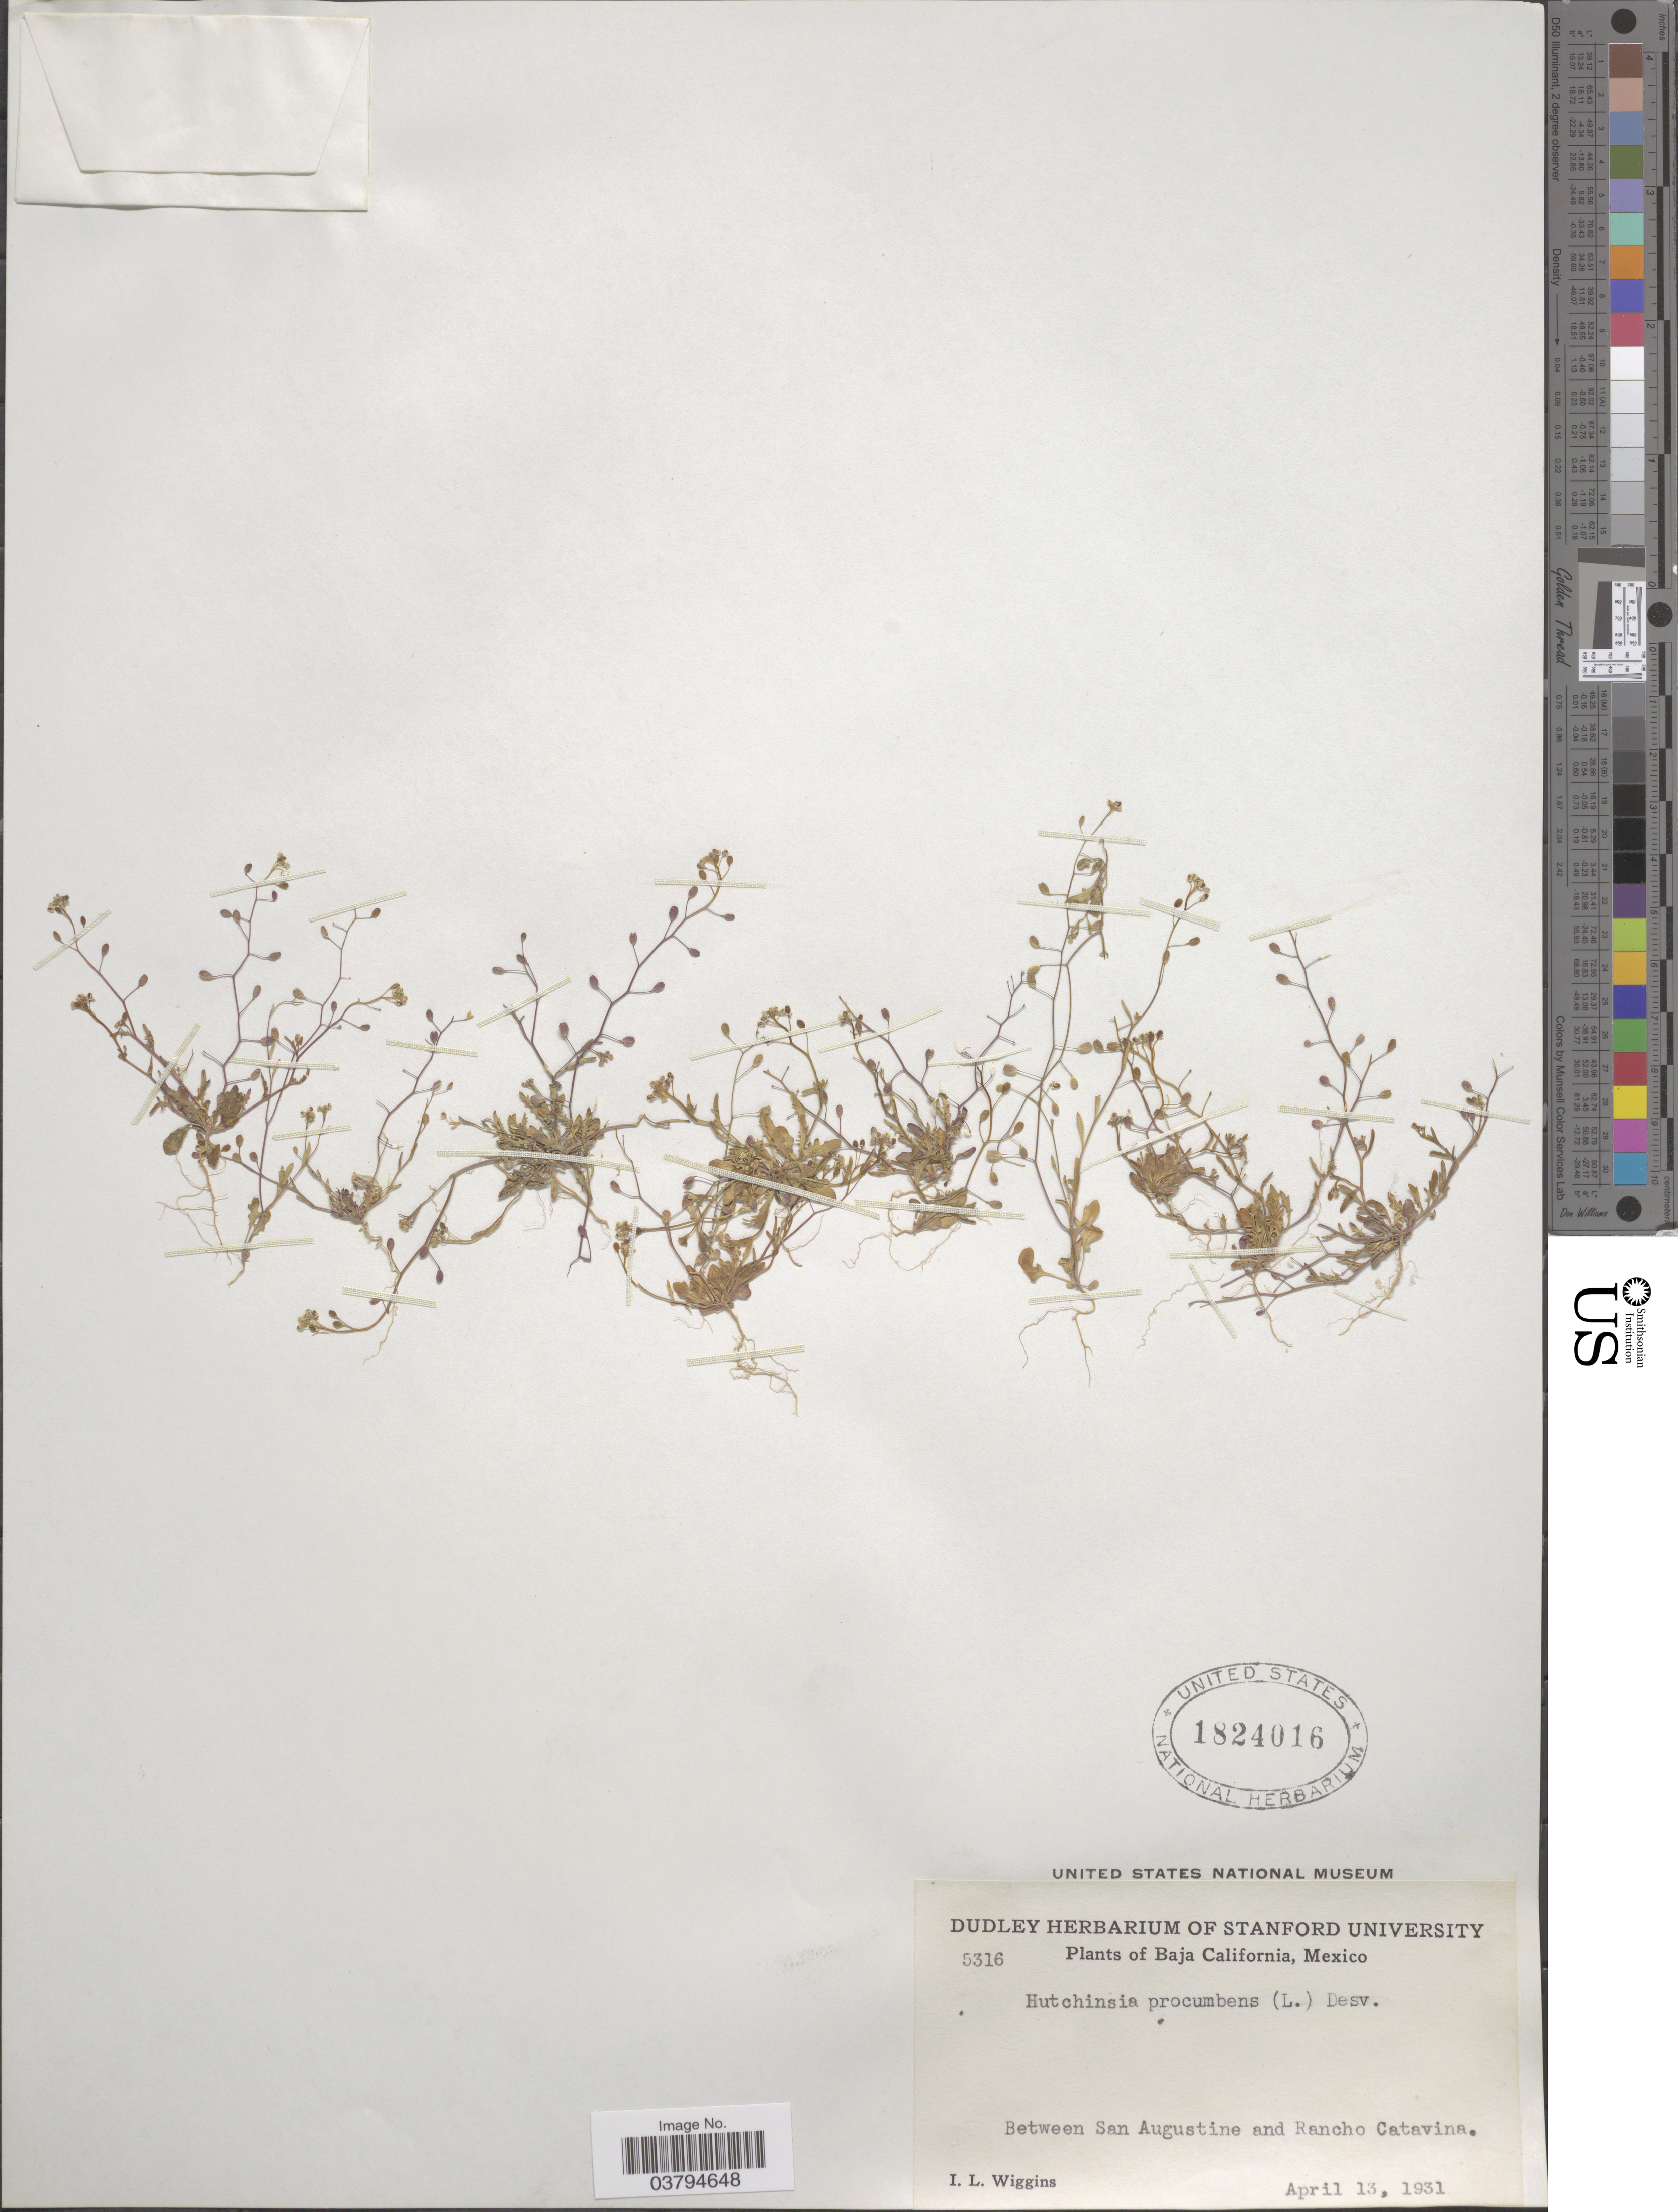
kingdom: Plantae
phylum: Tracheophyta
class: Magnoliopsida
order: Brassicales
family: Brassicaceae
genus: Hornungia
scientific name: Hornungia procumbens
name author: (L.) Hayek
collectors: I. L. Wiggins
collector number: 5316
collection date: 1931-04-13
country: Mexico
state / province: Baja California Norte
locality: Between San Augistine and Rancho Catavina.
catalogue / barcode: US 1824016